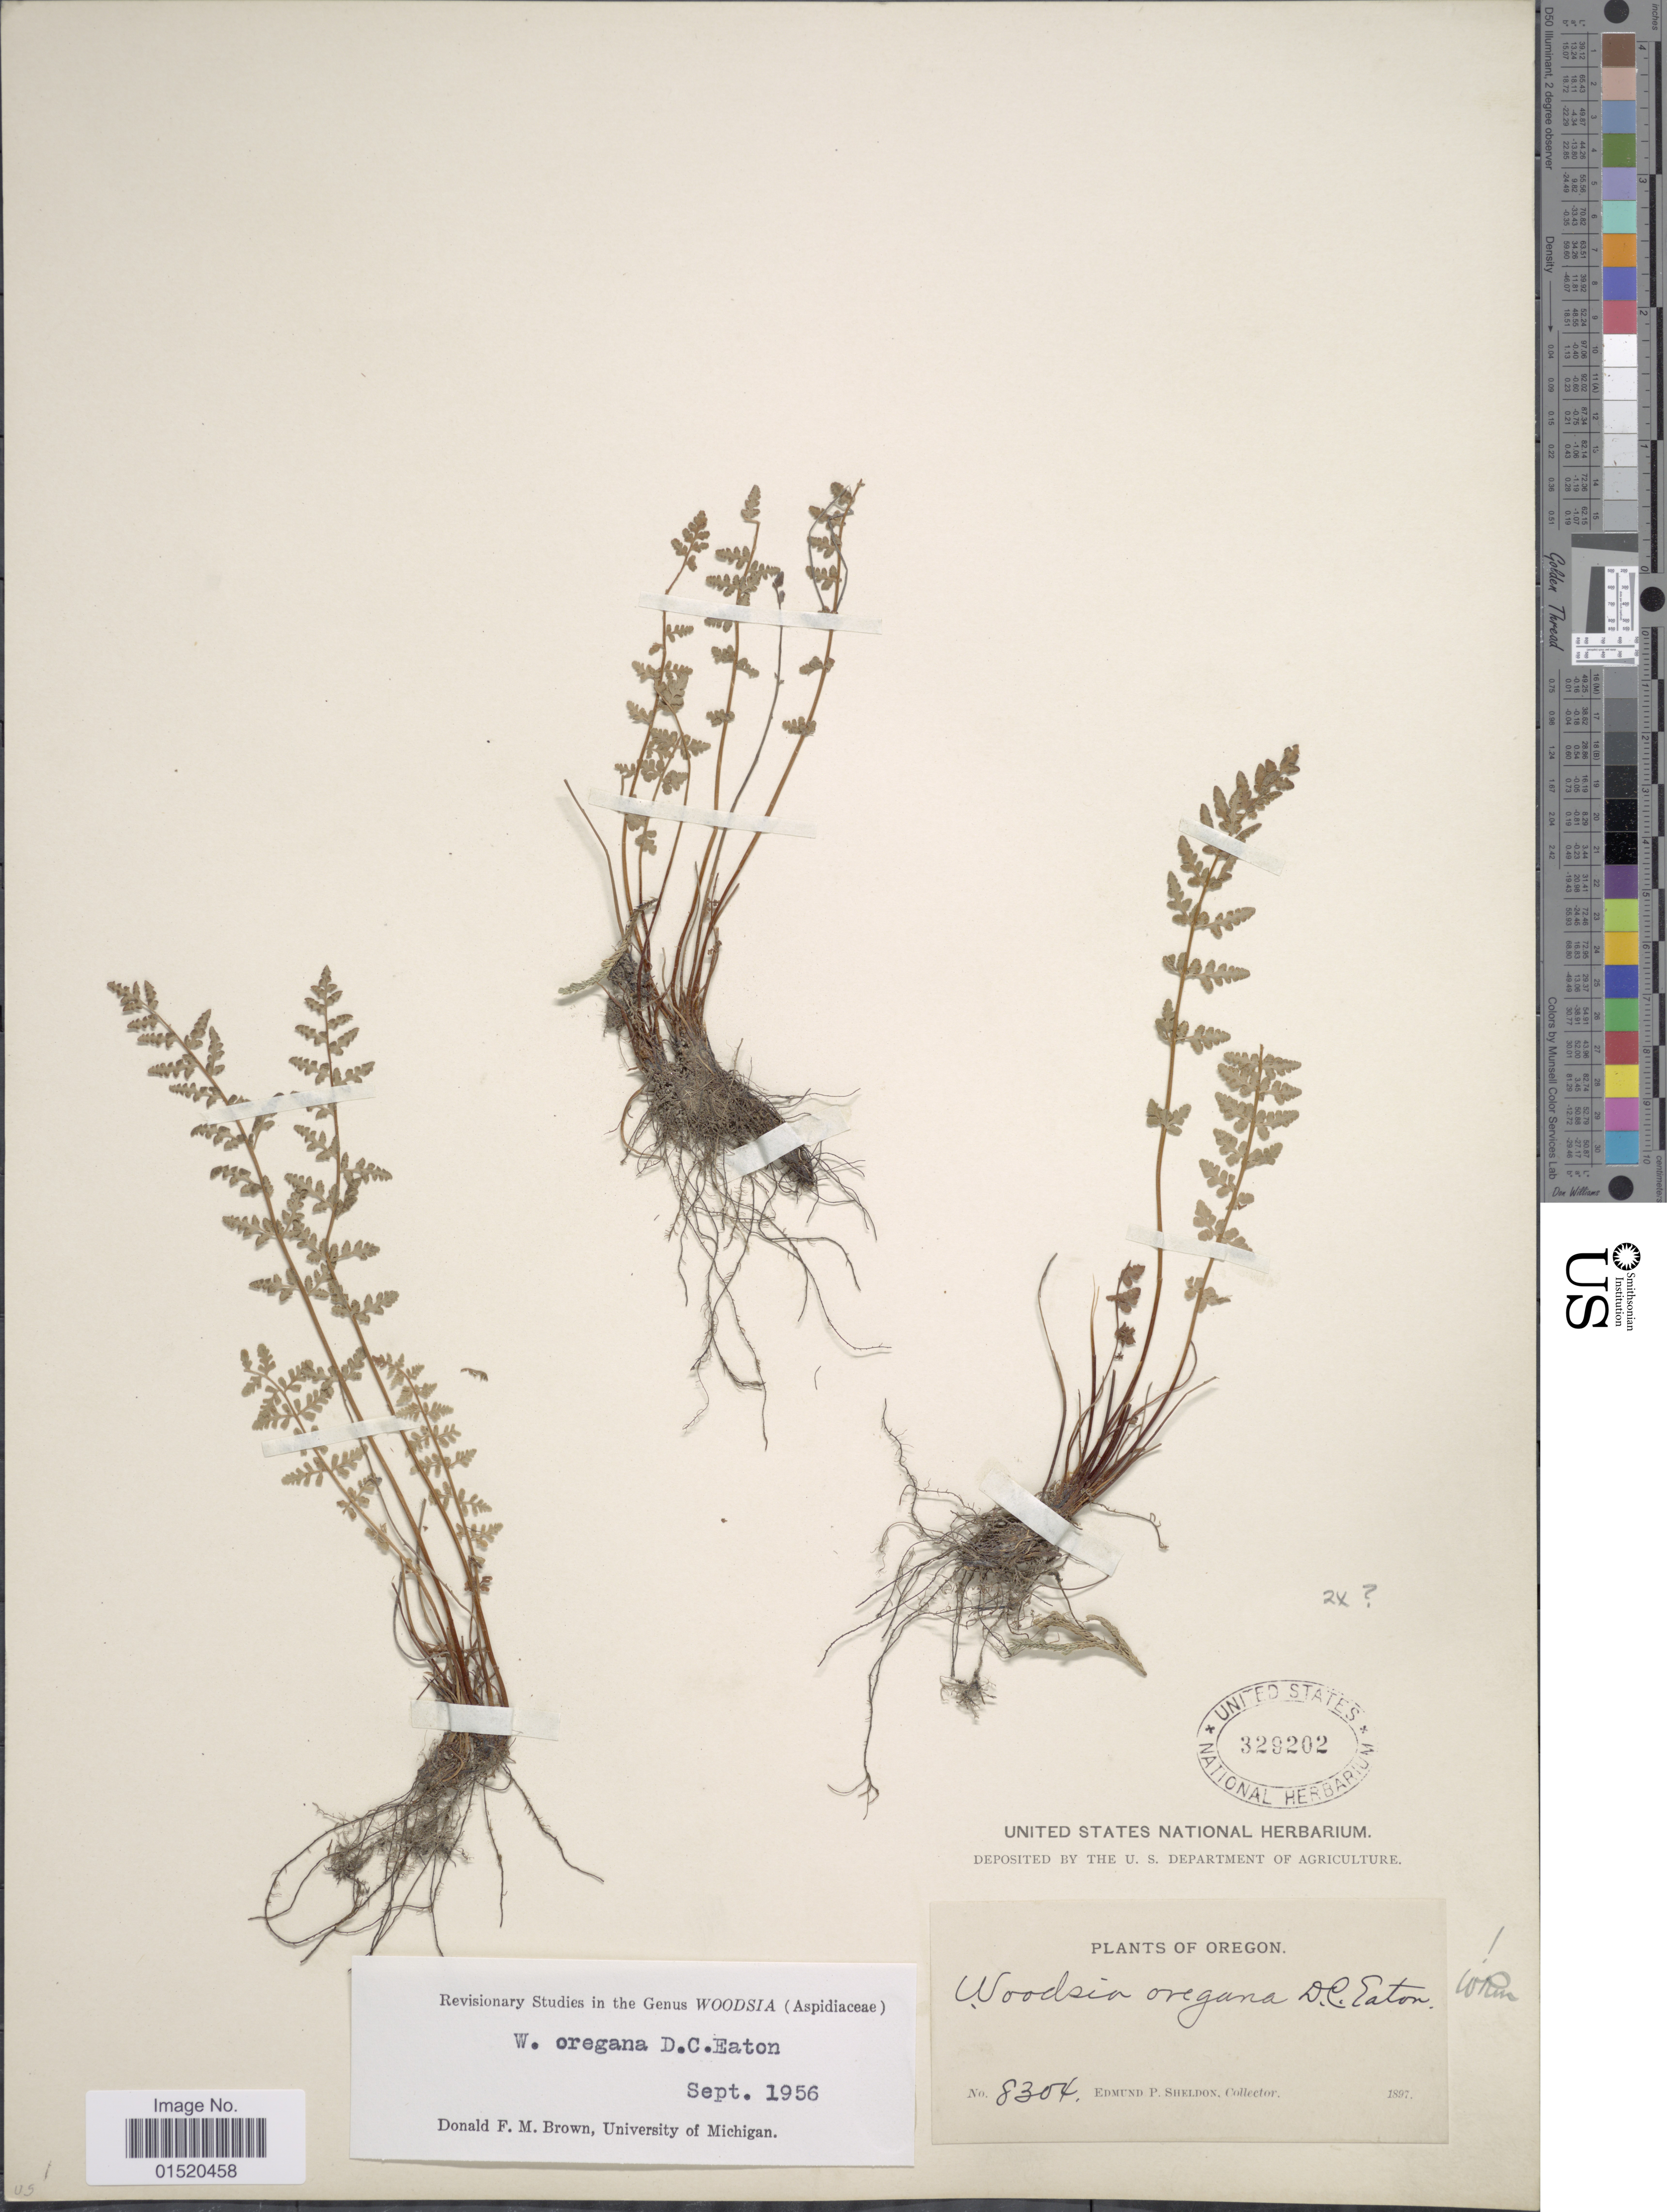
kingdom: Plantae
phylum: Tracheophyta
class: Polypodiopsida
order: Polypodiales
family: Woodsiaceae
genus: Woodsia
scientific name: Woodsia oregana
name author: D.C. Eaton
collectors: E. P. Sheldon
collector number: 8304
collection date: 1897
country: United States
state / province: Oregon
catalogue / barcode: US 329202